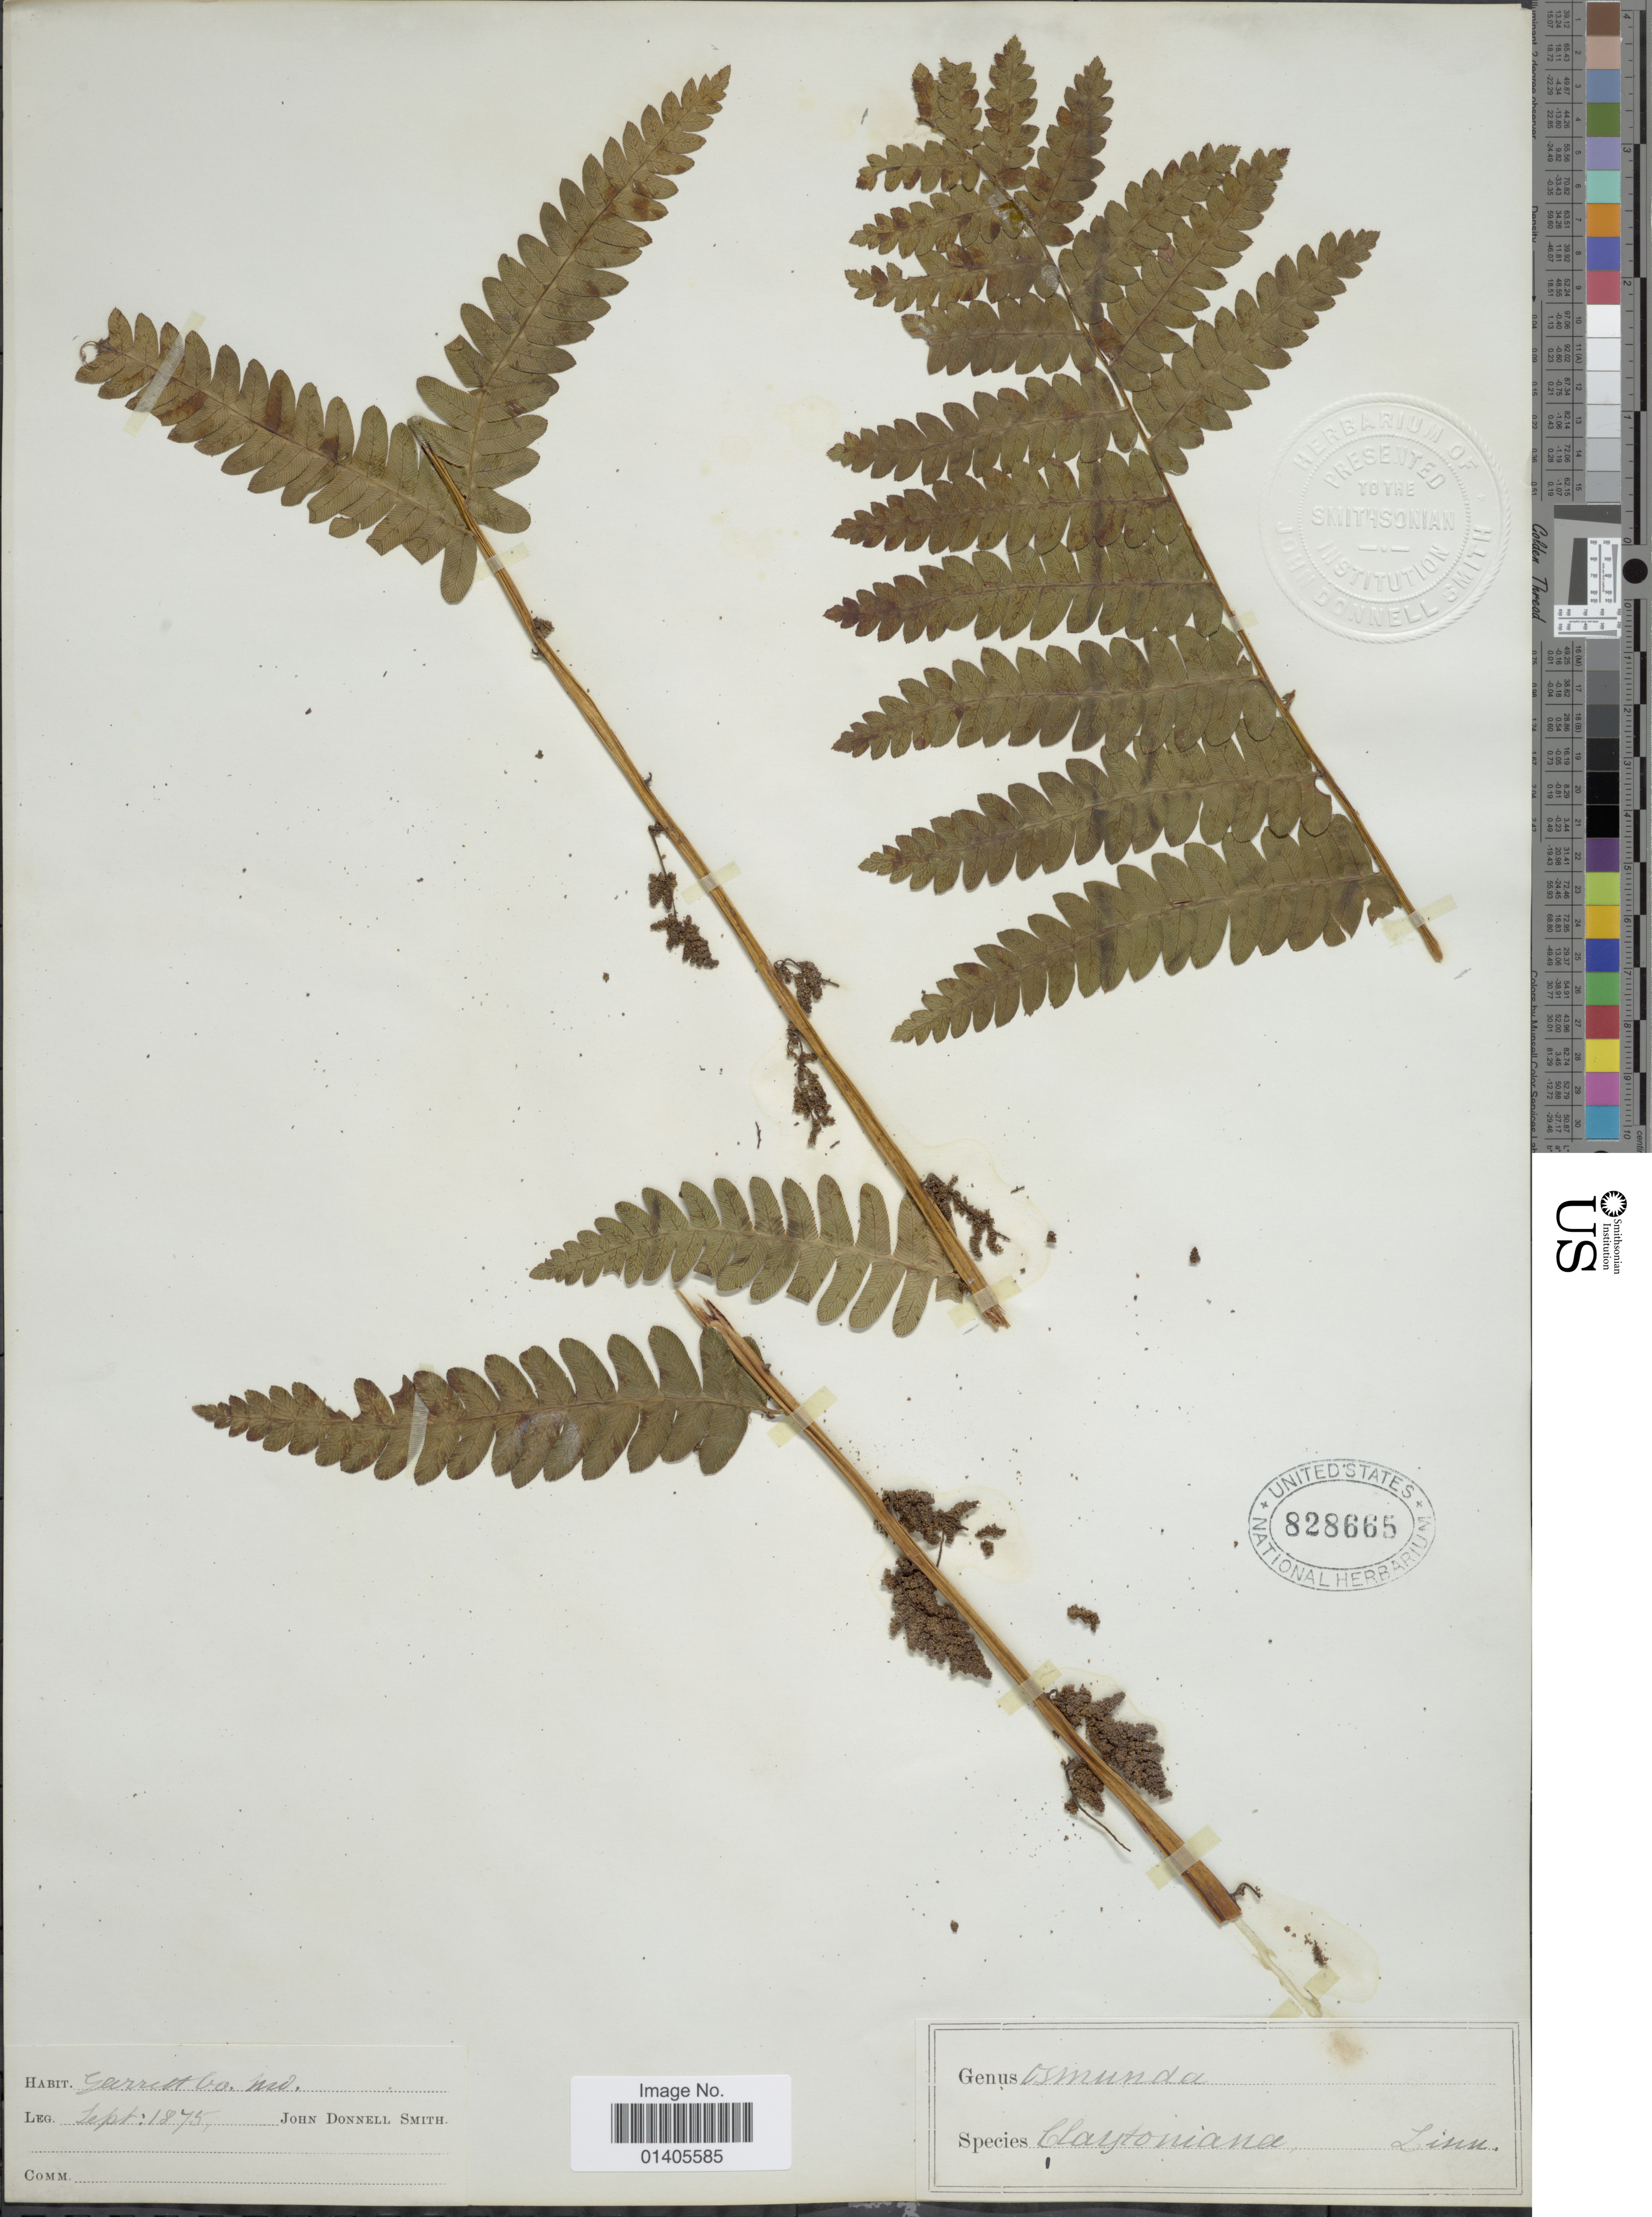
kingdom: Plantae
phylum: Tracheophyta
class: Polypodiopsida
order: Osmundales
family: Osmundaceae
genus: Osmunda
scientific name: Osmunda claytoniana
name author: (L.) Tagawa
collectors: J. Donnell Smith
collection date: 1875-09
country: United States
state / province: Maryland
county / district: Garrett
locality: Garrett Co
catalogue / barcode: US 828665